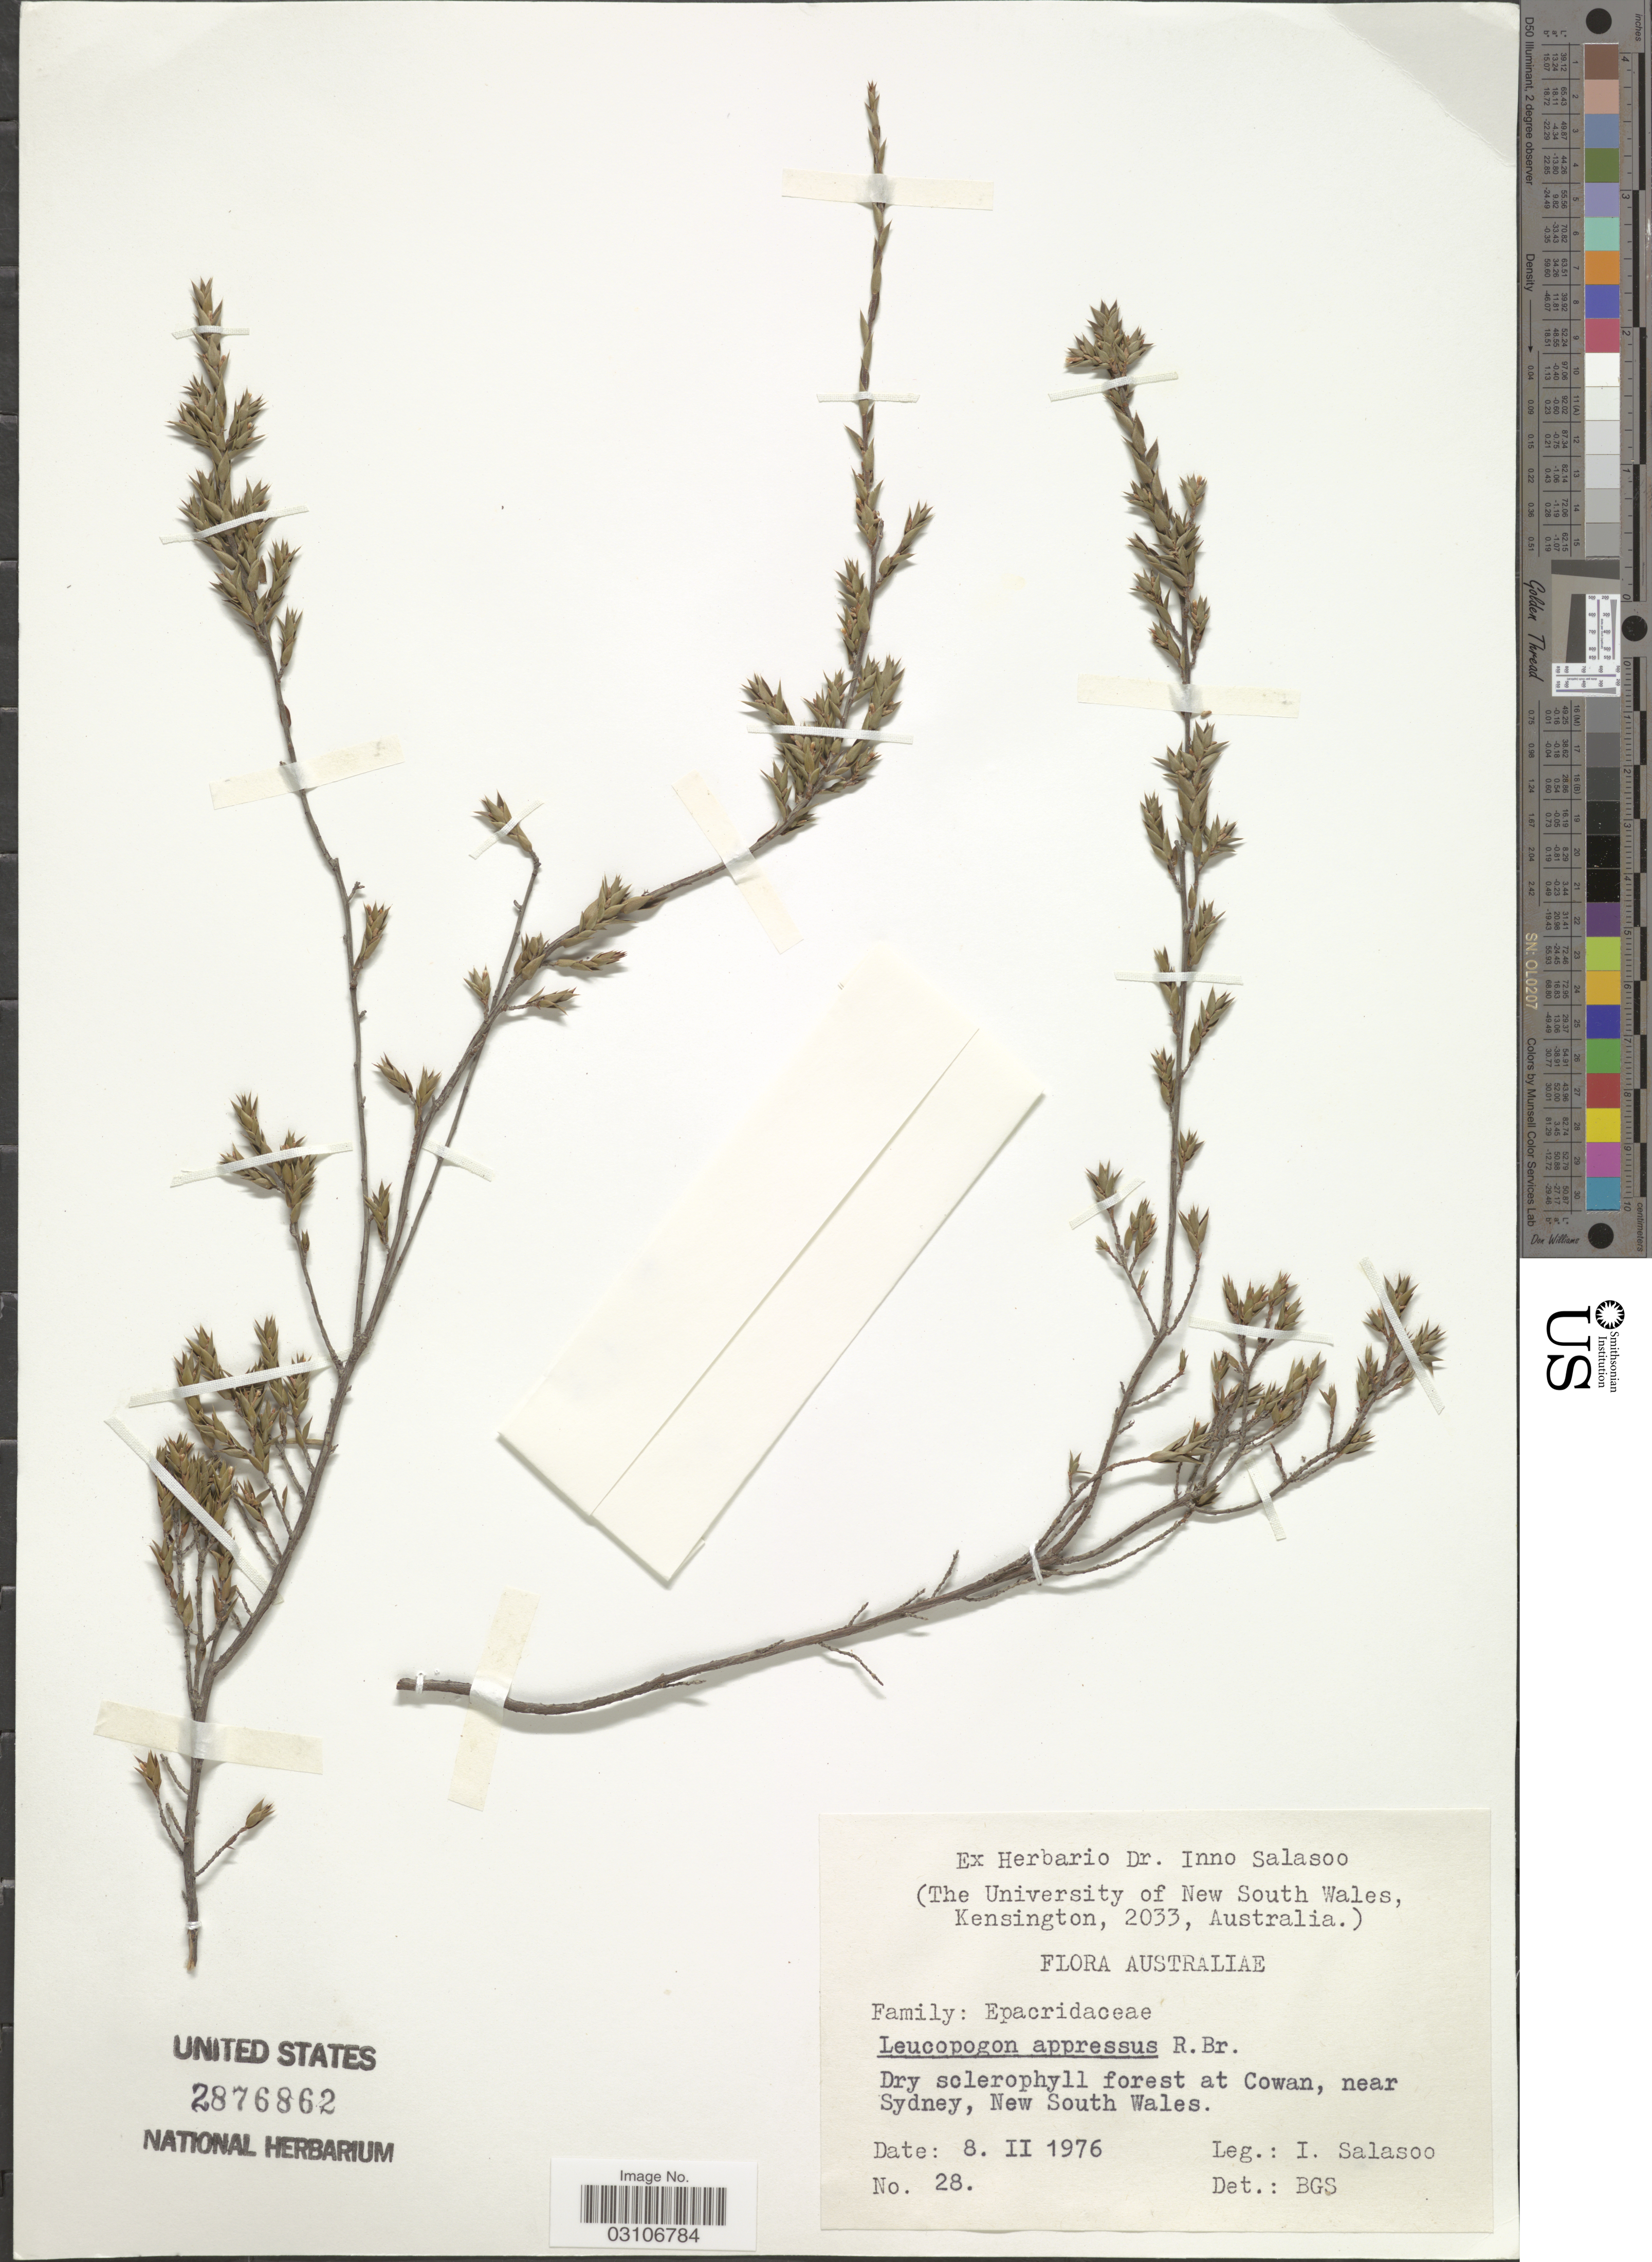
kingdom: Plantae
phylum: Tracheophyta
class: Magnoliopsida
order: Ericales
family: Ericaceae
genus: Leucopogon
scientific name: Leucopogon appressus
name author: R. Br.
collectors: I. Salasoo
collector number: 28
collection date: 1976-02-08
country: Australia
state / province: New South Wales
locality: Dry sclerophyll forest at Cowan, near Sydney.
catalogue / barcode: US 2876862